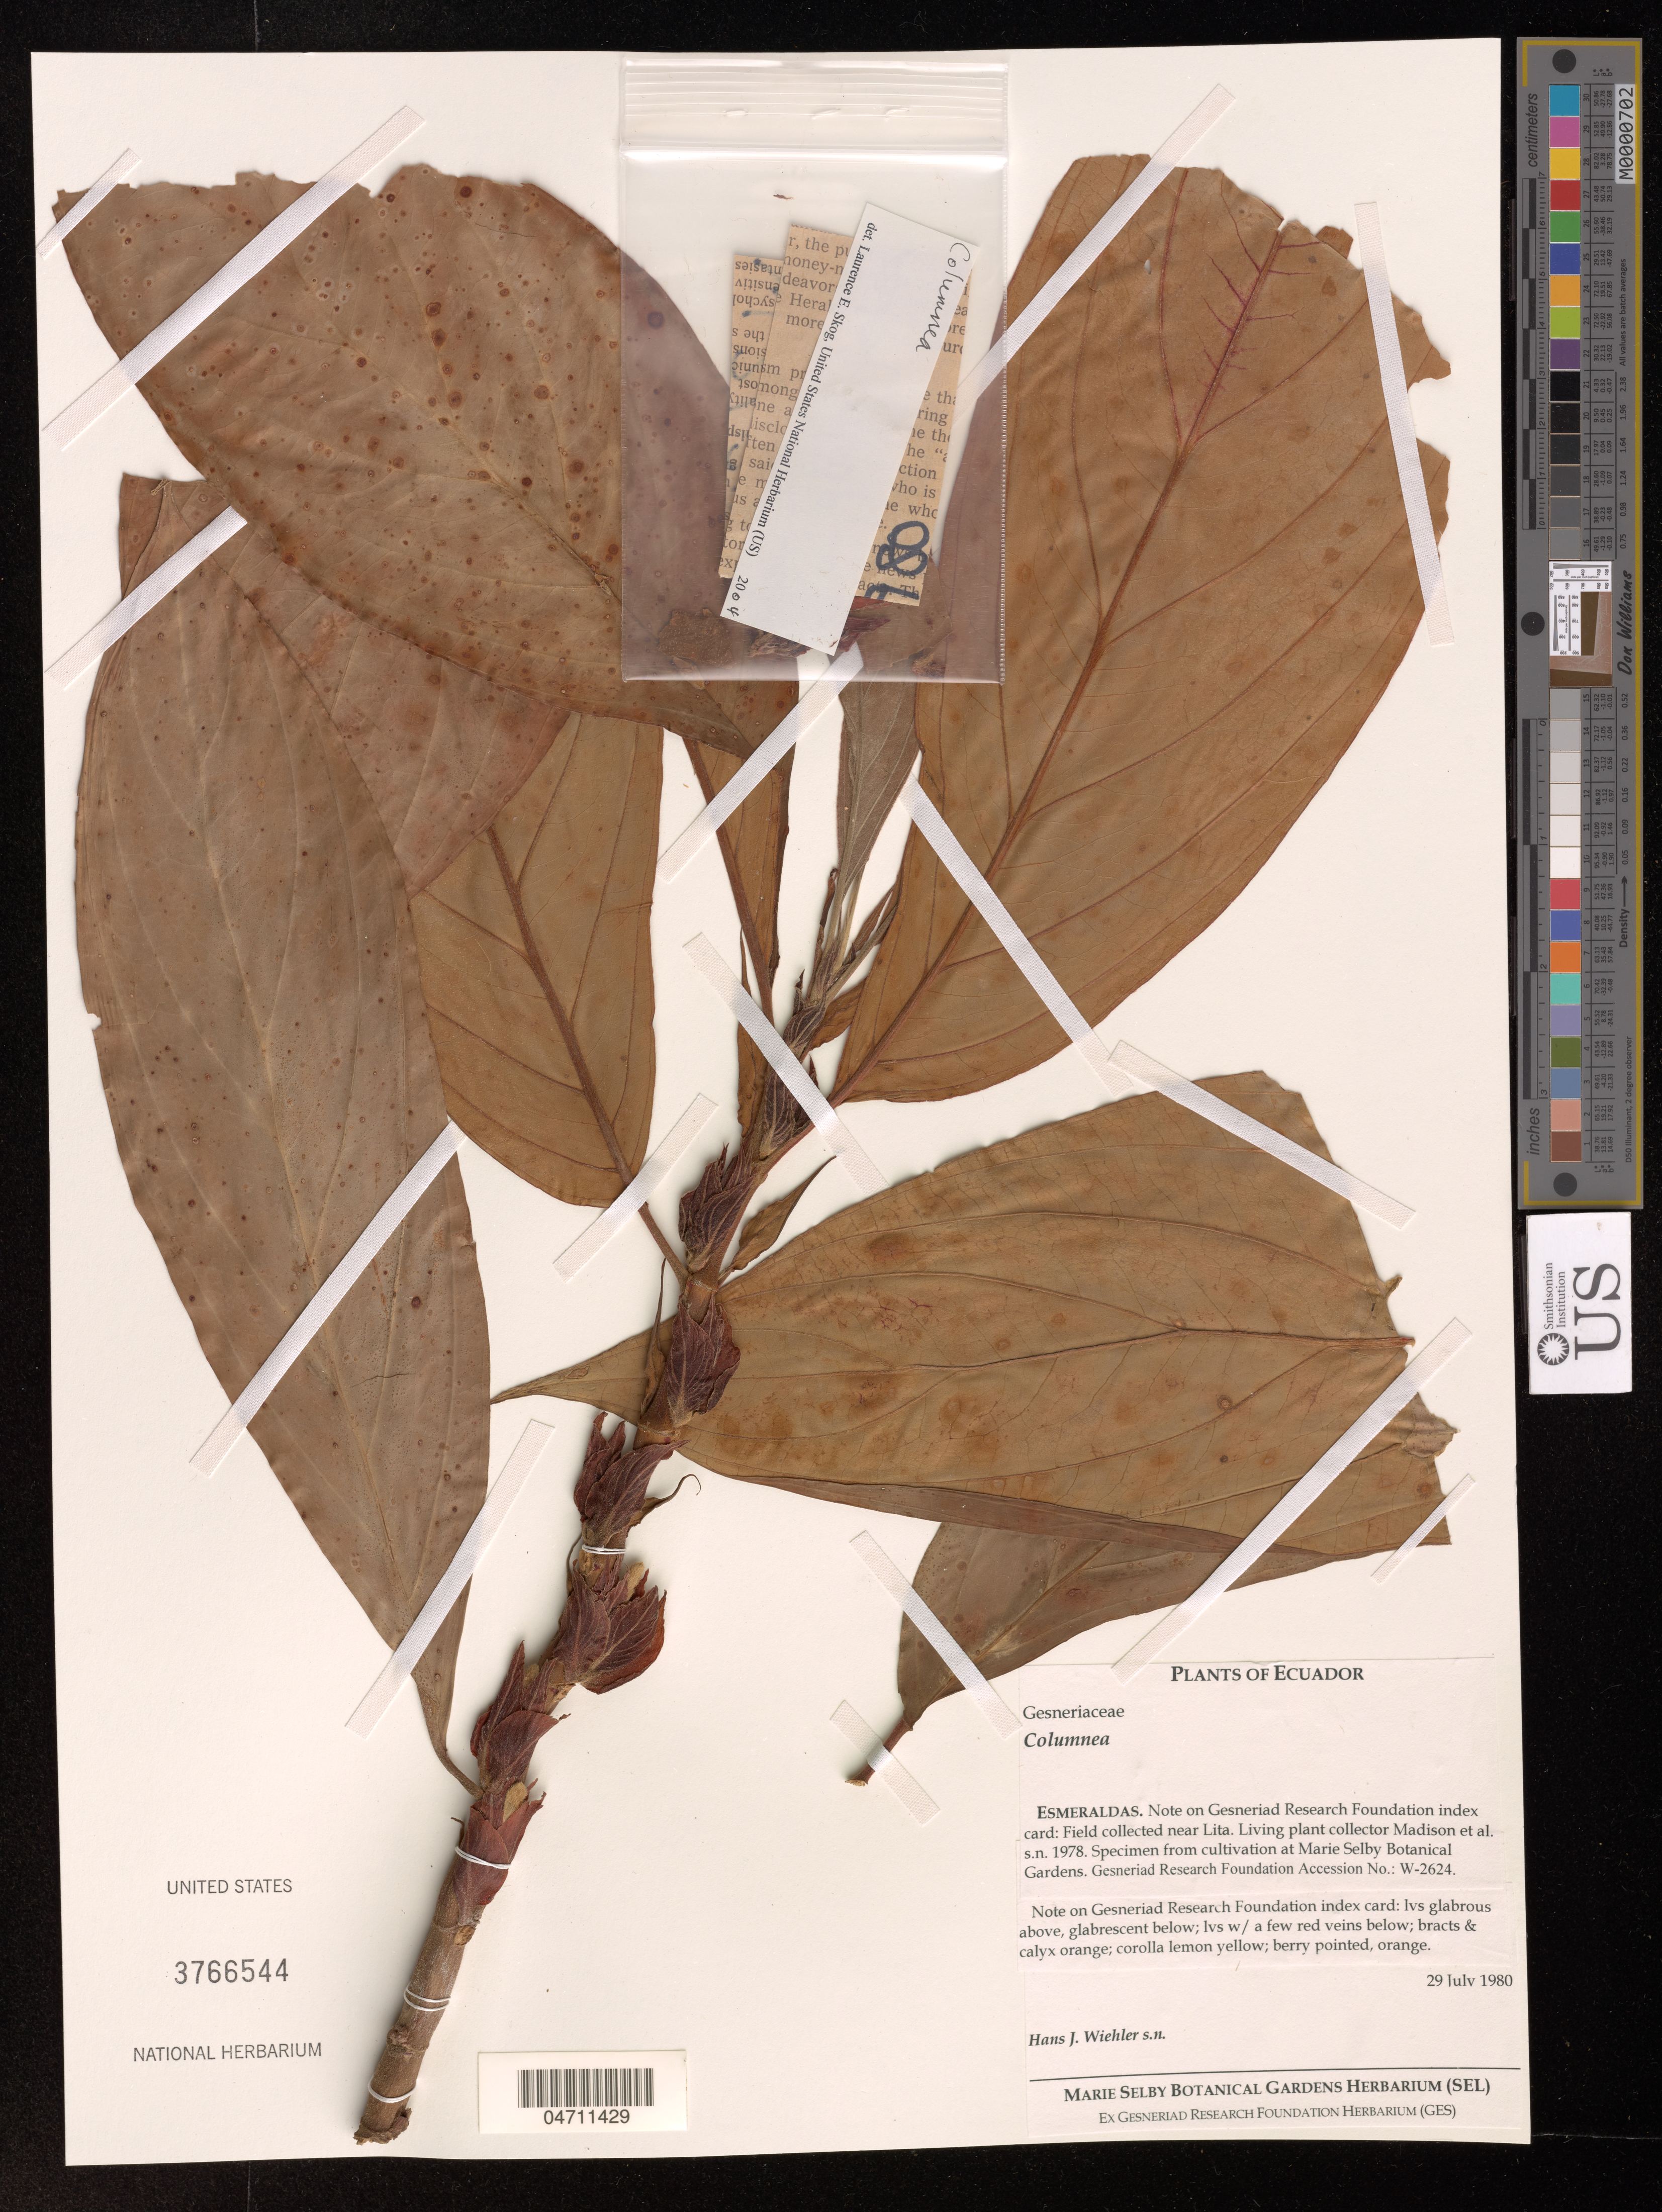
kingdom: Plantae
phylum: Tracheophyta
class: Magnoliopsida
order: Lamiales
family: Gesneriaceae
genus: Columnea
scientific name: Columnea sulcata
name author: L.E. Skog & L.P. Kvist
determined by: Skog, Laurence E.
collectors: H. Wiehler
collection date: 1980-07-29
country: Ecuador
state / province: Esmeraldas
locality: Near Lita.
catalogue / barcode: US 3766544